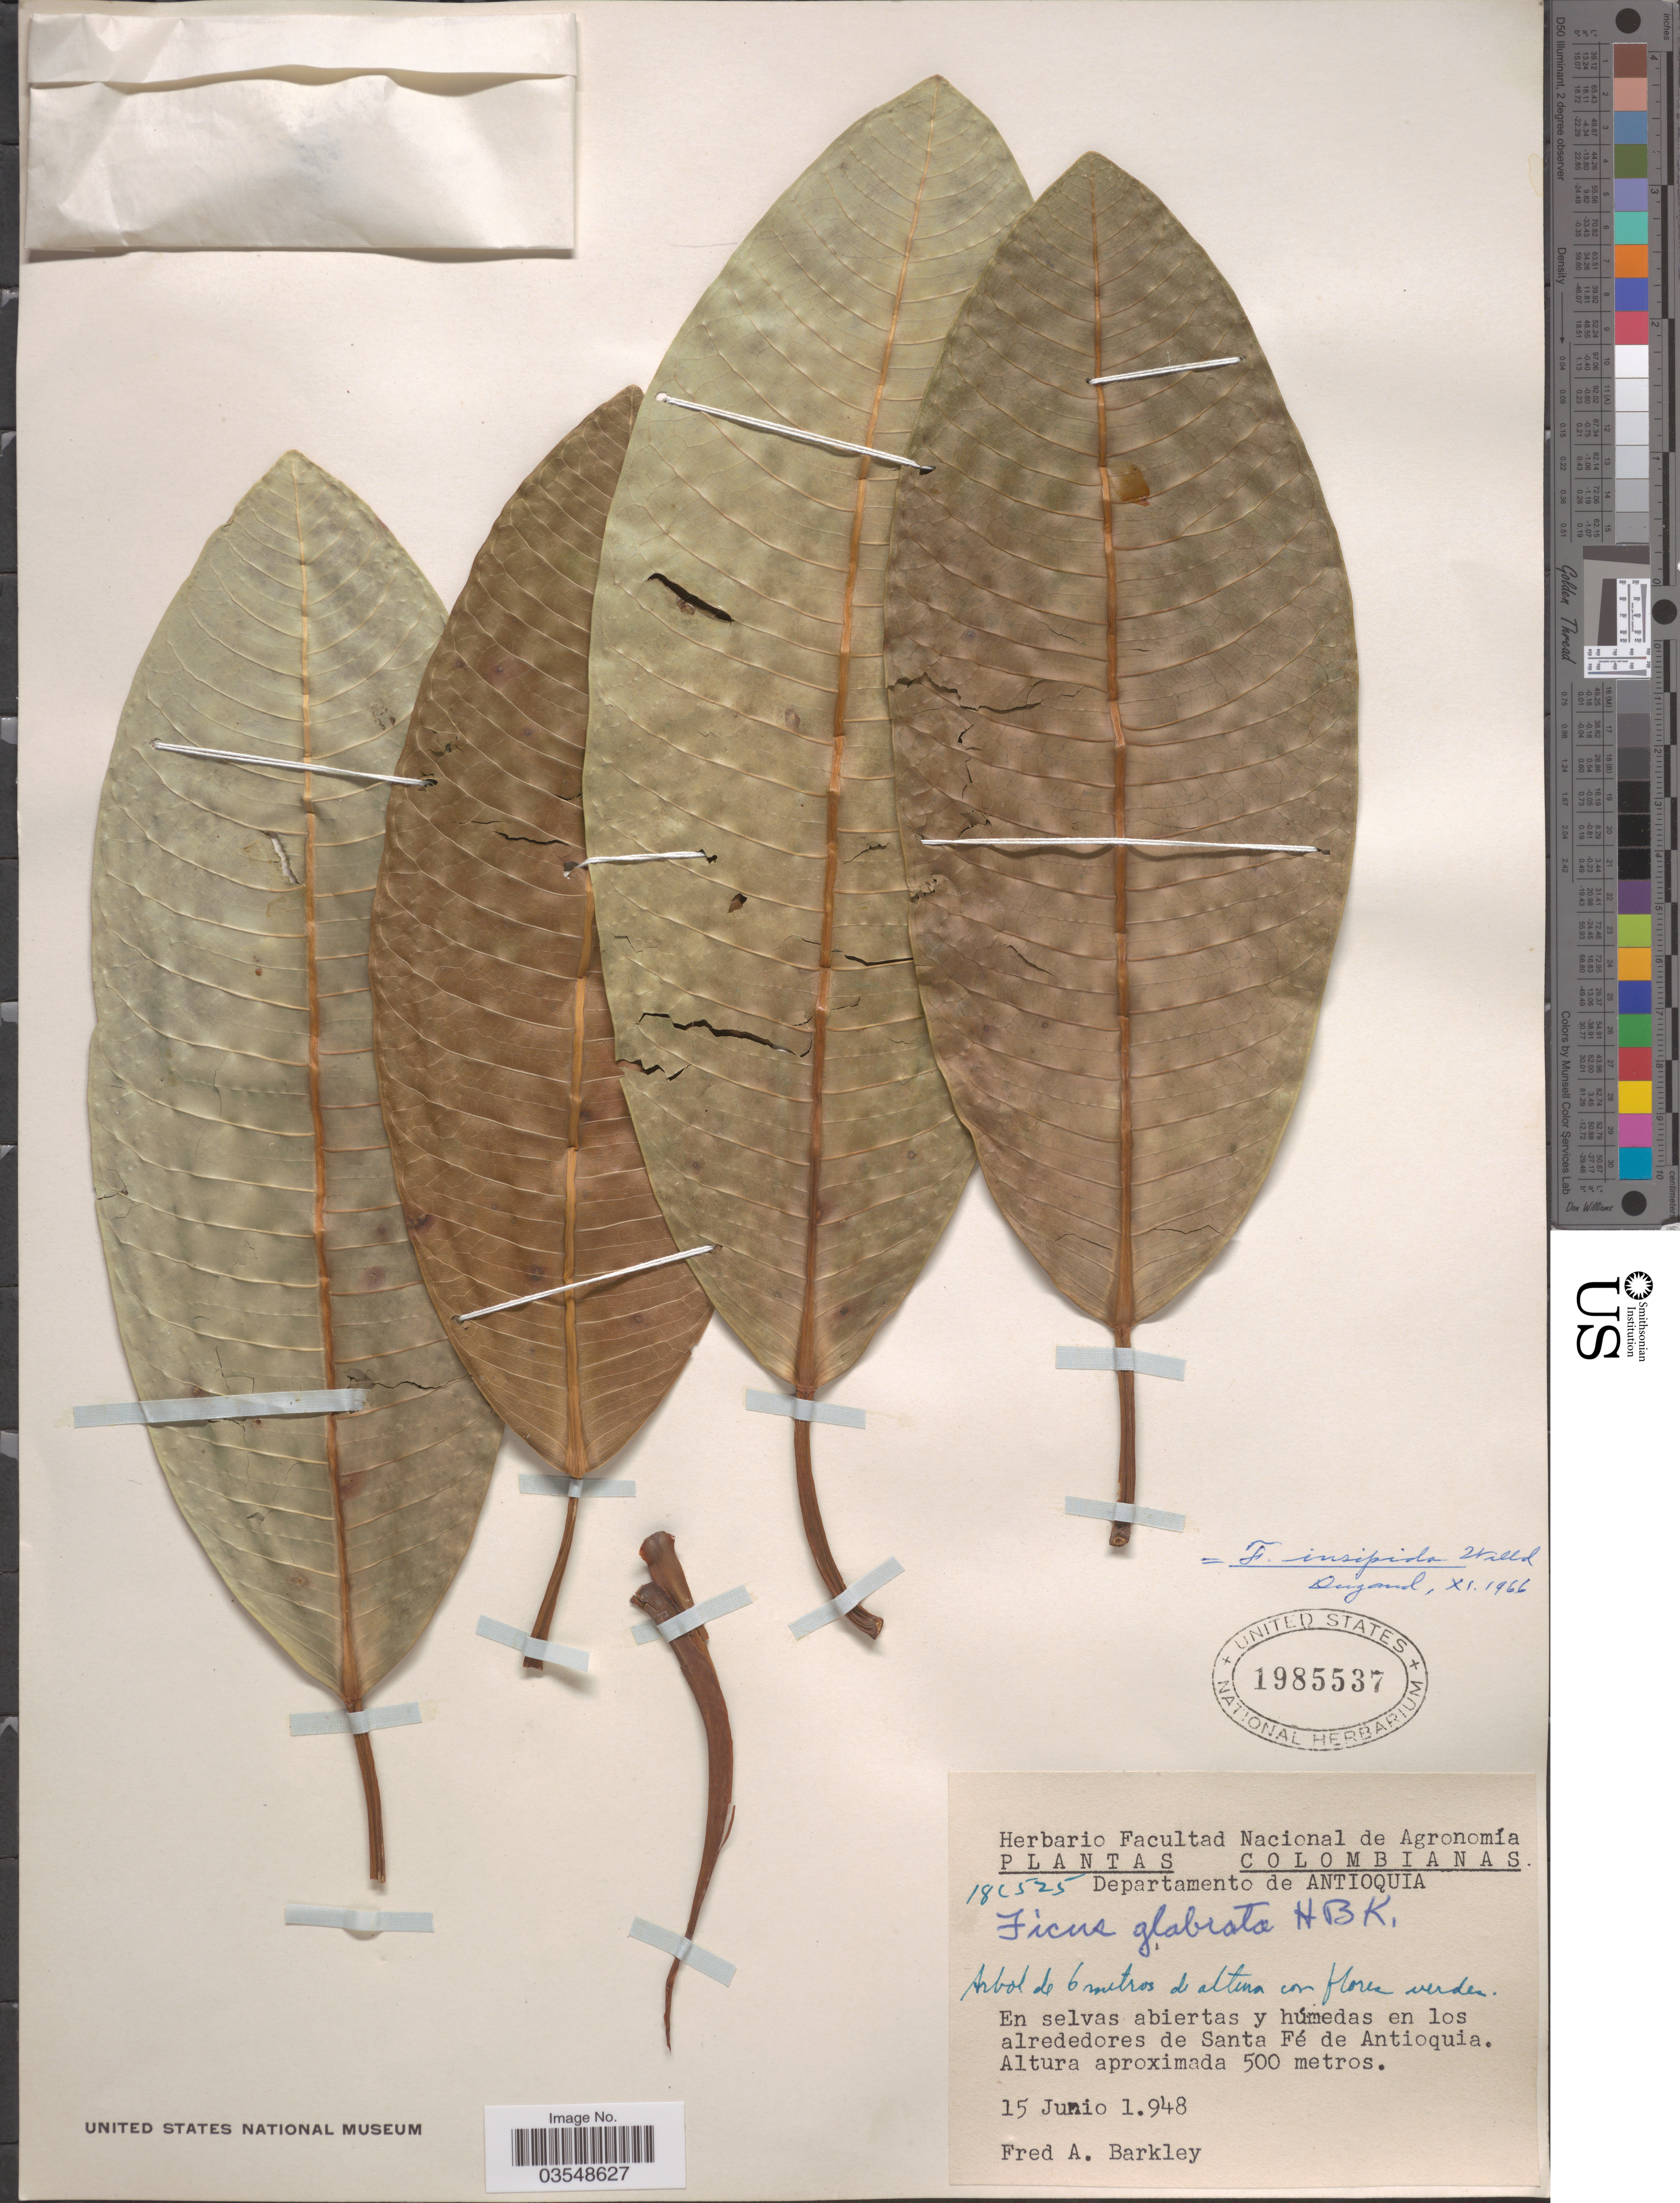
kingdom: Plantae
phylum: Tracheophyta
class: Magnoliopsida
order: Rosales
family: Moraceae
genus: Ficus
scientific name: Ficus insipida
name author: Willd.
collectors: F. A. Barkley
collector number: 18C525*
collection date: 1948-06-15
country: Colombia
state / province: Antioquia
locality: Departamento de Antioquia. En selvas abiertas y húmedas en los alrededores de Santa Fé de Antioquia.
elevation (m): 500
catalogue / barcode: US 1985537